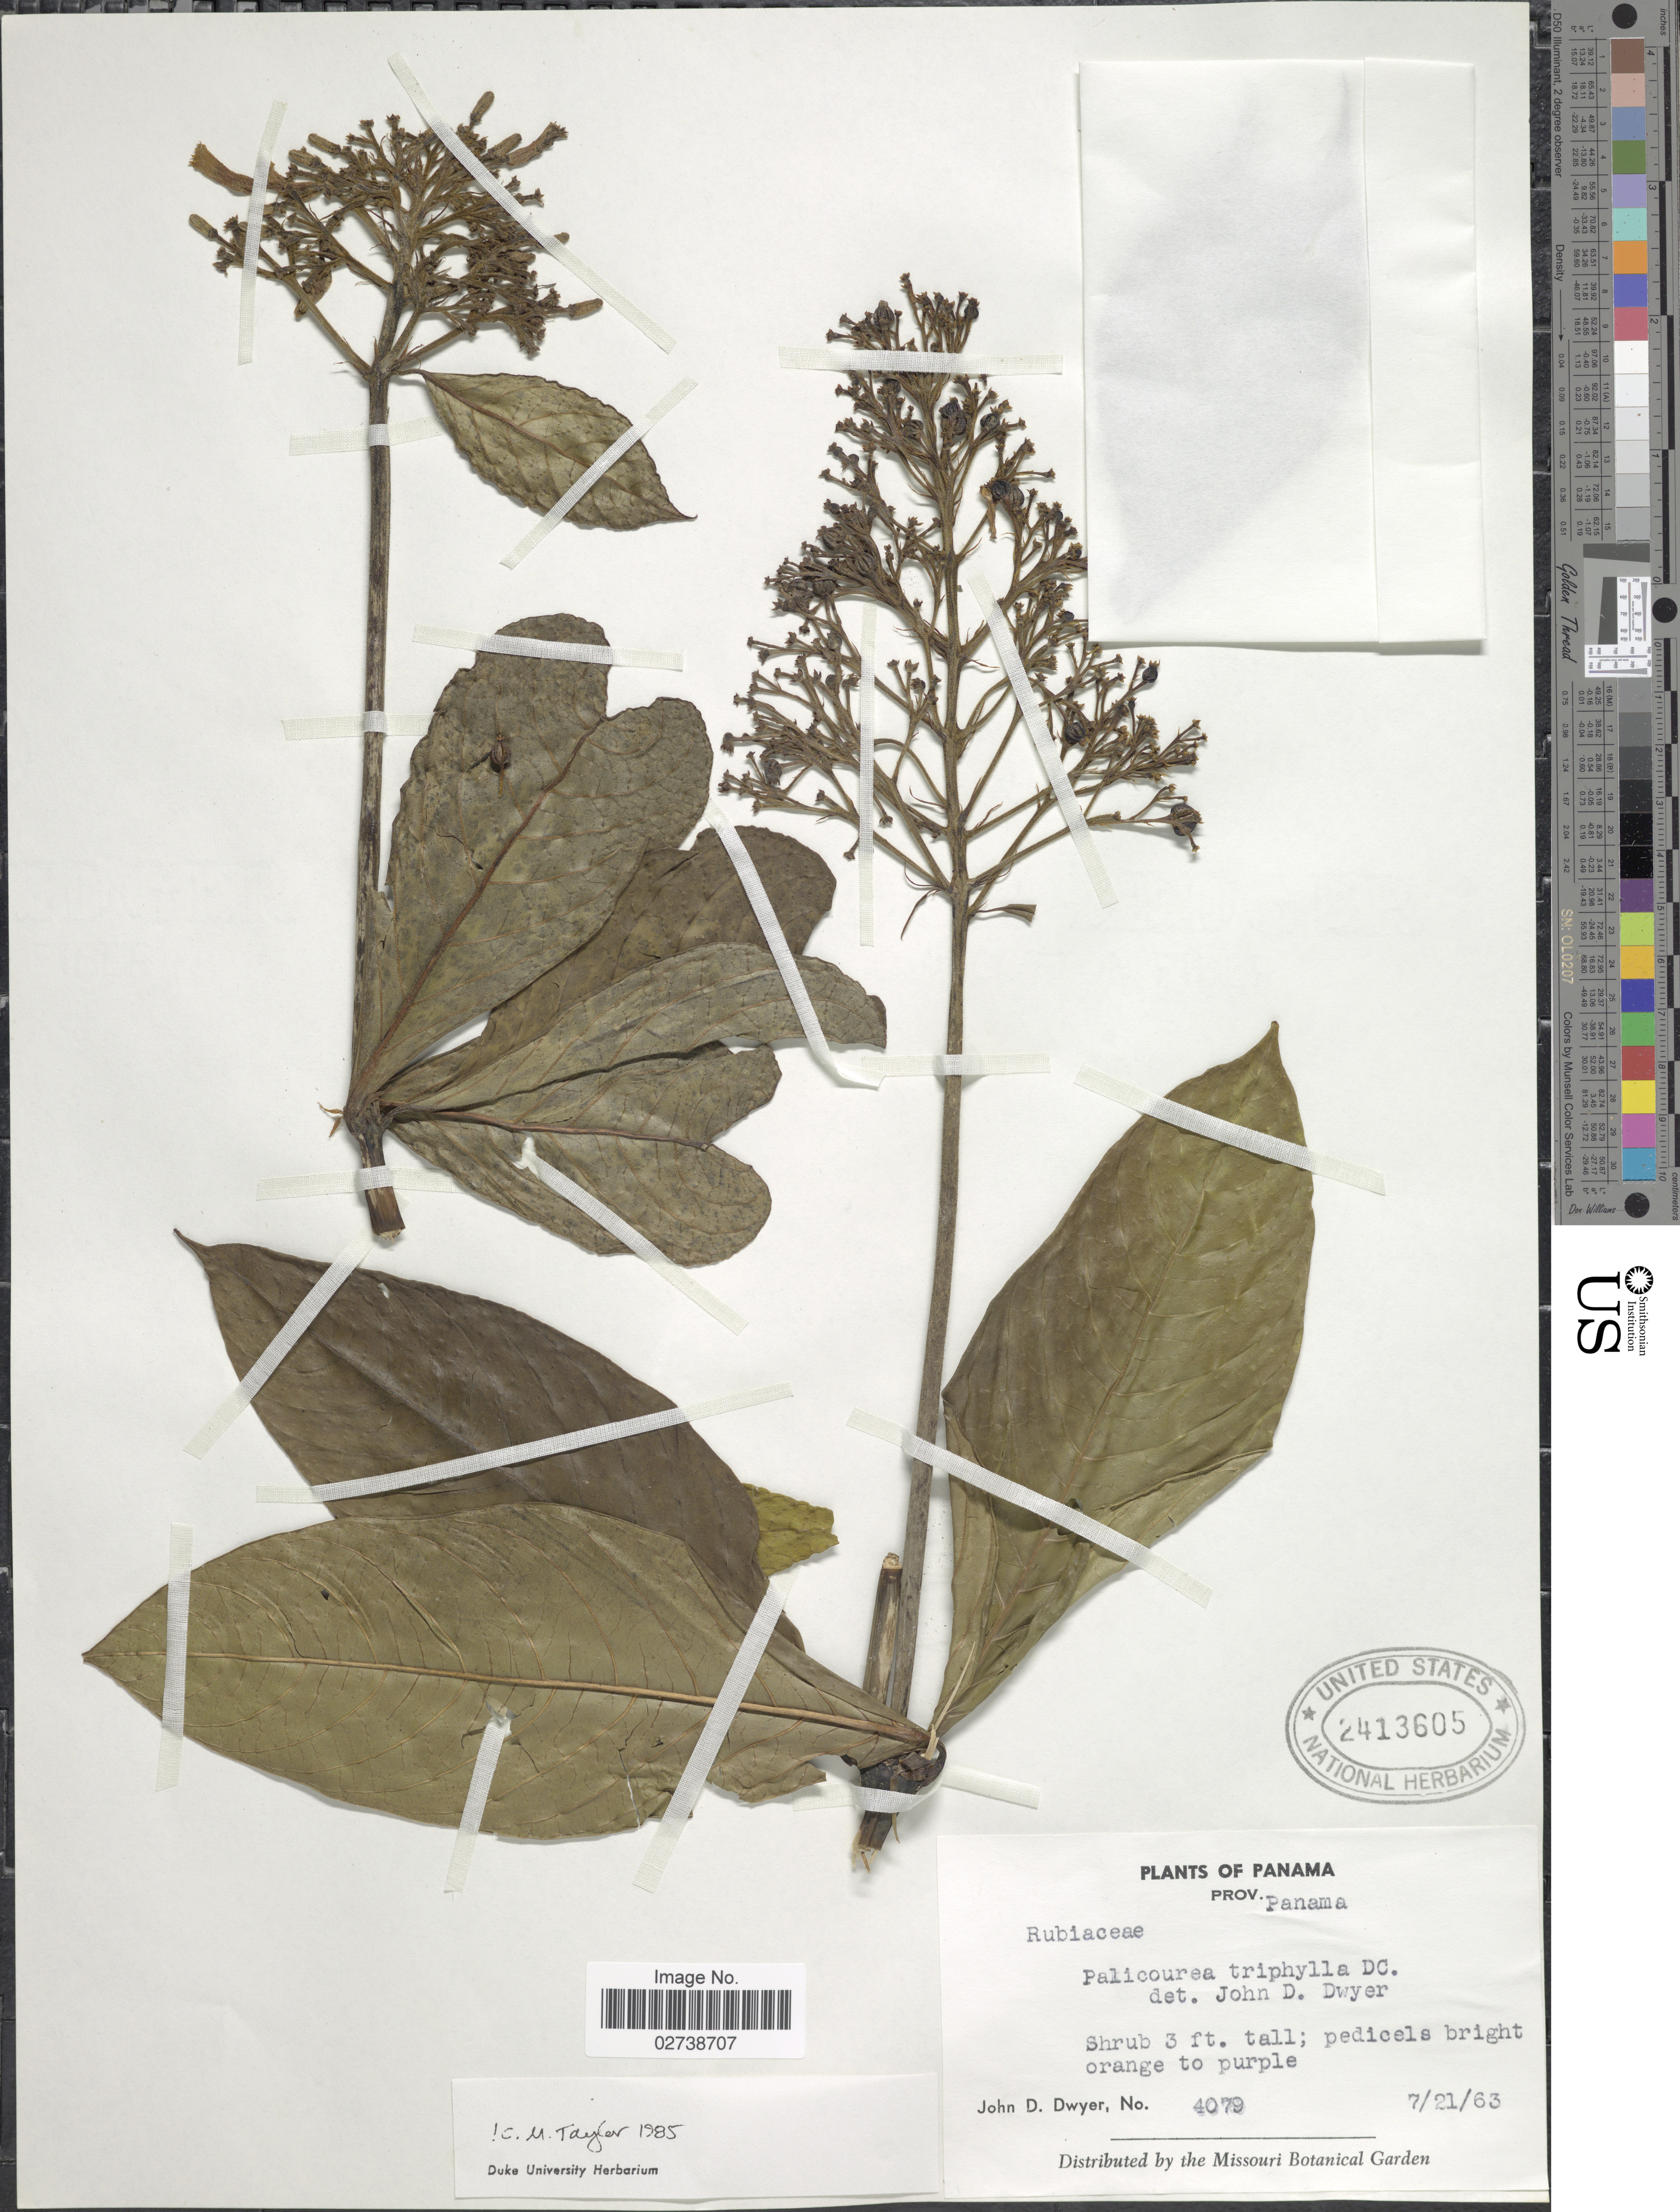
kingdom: Plantae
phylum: Tracheophyta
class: Magnoliopsida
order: Gentianales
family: Rubiaceae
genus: Palicourea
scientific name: Palicourea triphylla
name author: DC.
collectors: J. D. Dwyer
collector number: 4079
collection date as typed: Transcribed d/m/y: 21/7/63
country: Panama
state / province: Panamá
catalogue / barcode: US 2413605